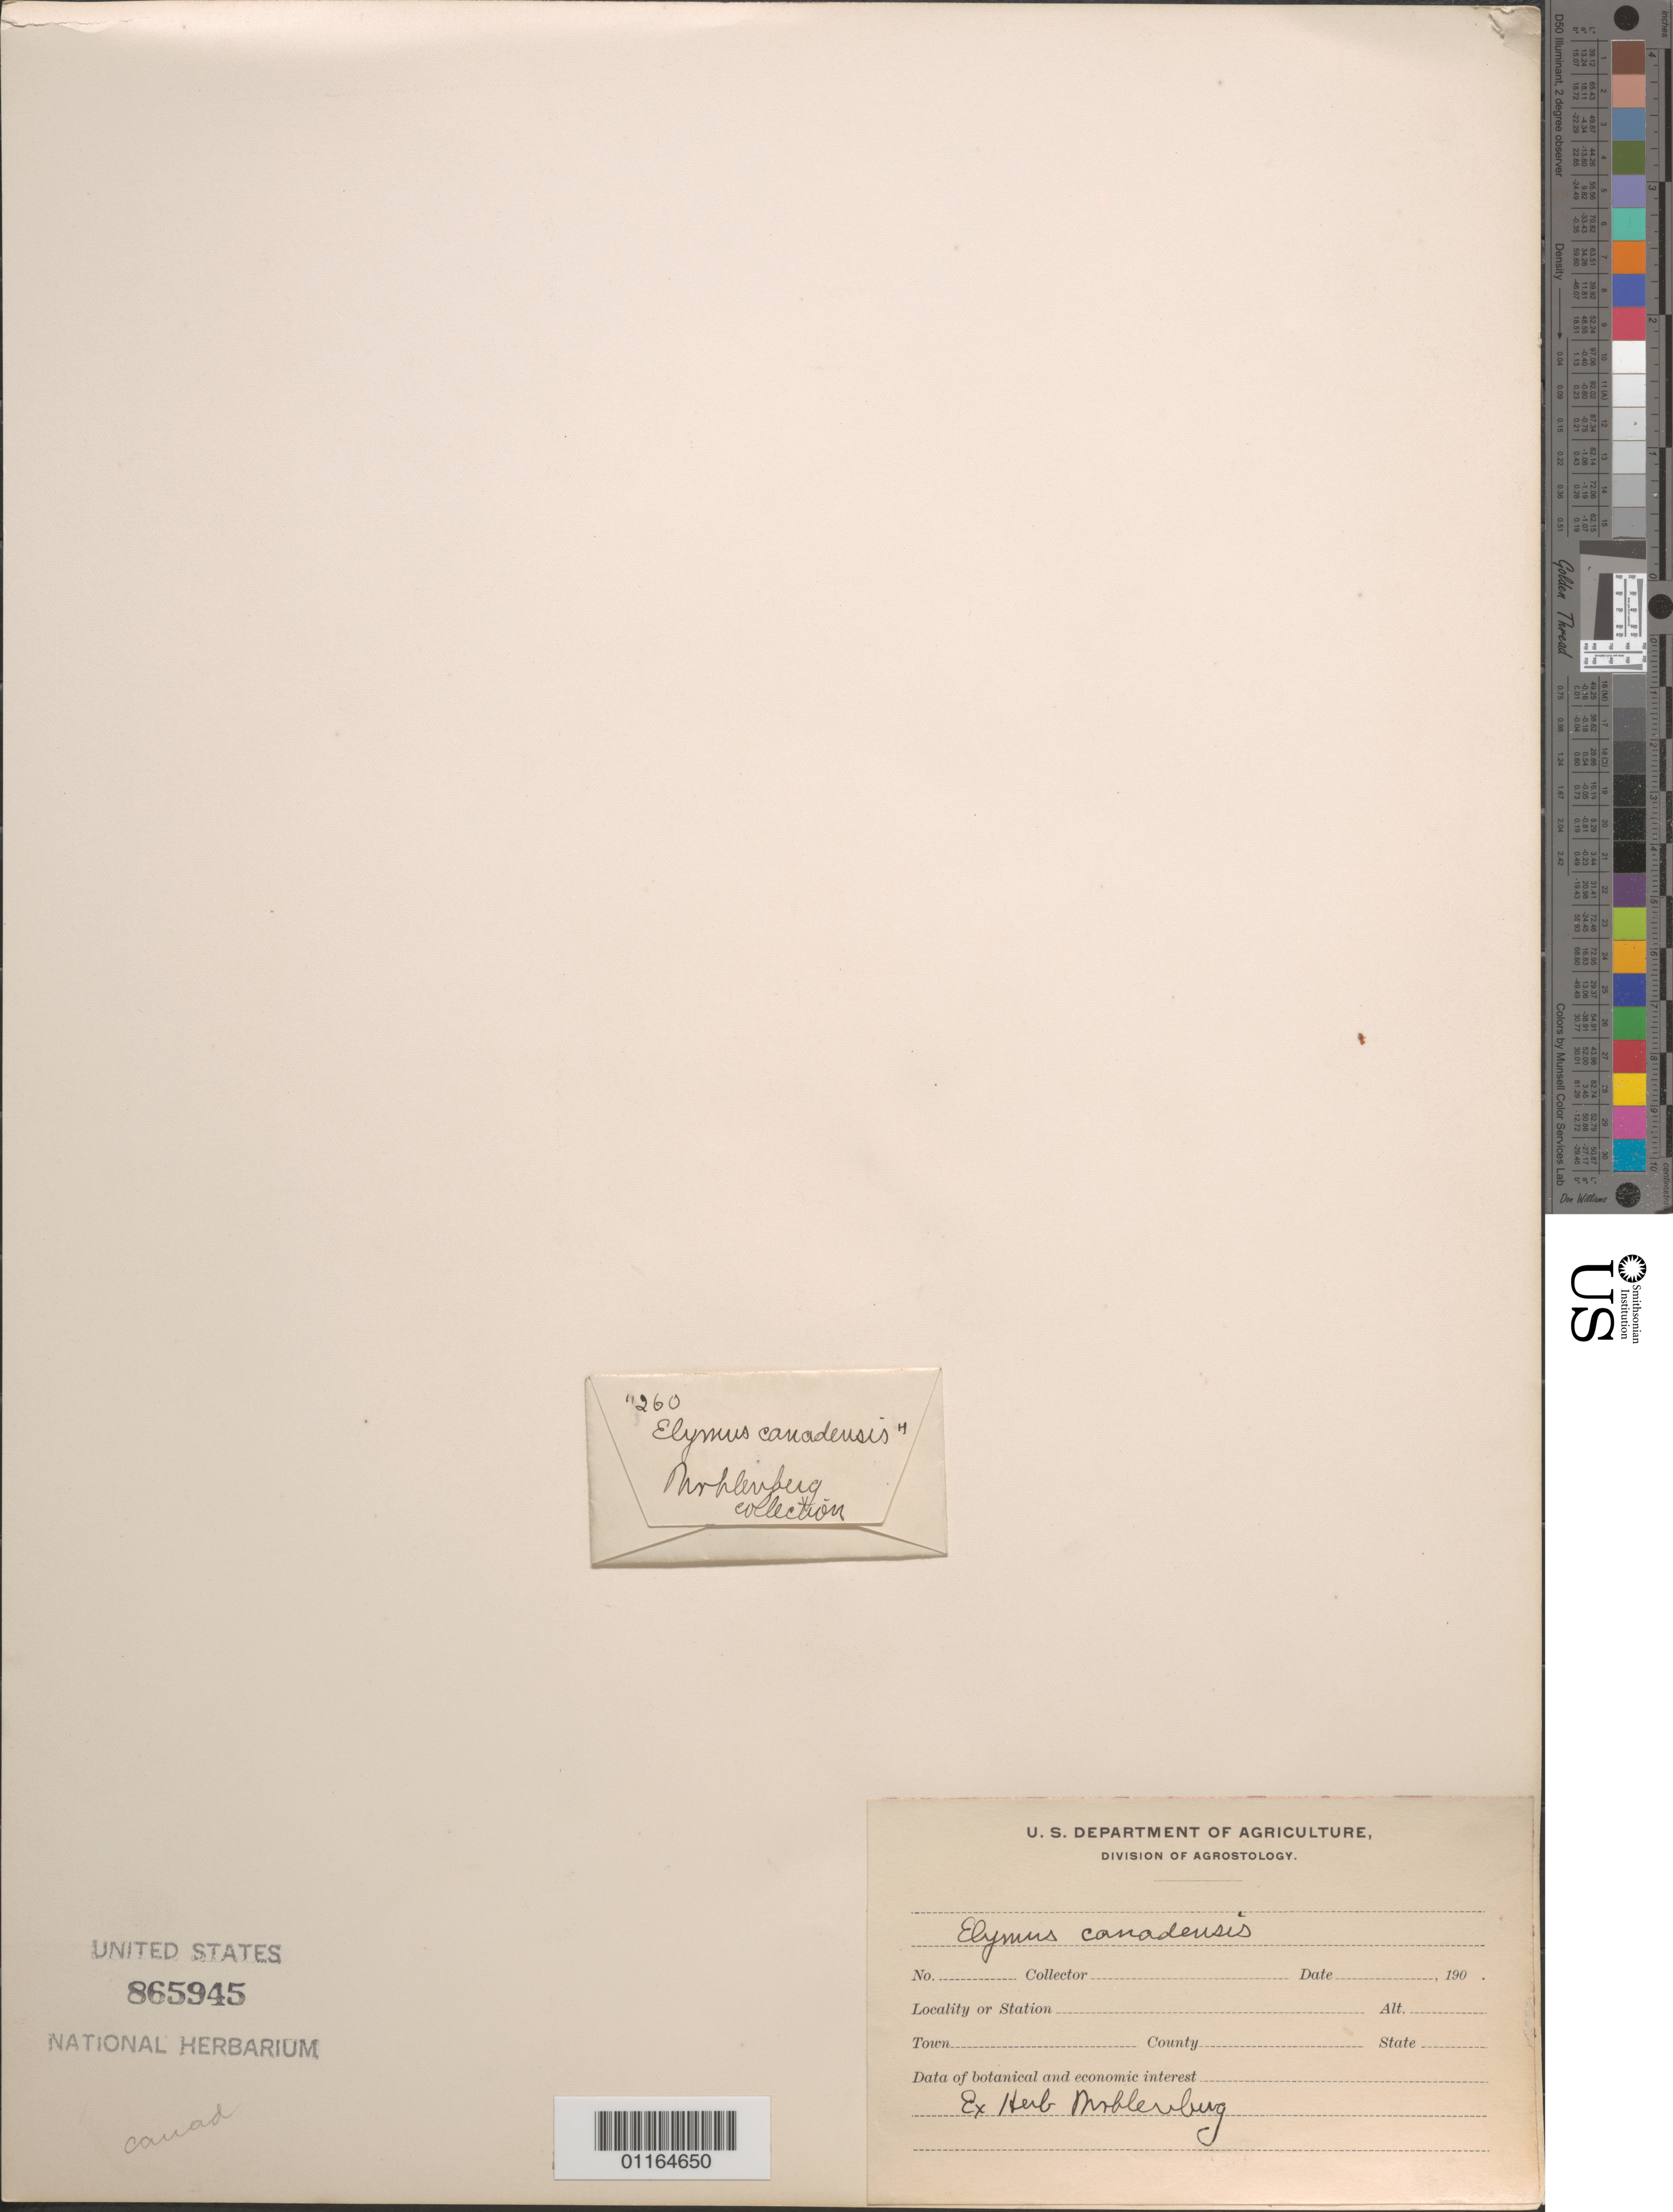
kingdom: Plantae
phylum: Tracheophyta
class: Liliopsida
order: Poales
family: Poaceae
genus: Elymus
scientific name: Elymus canadensis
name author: L.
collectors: G. H. Muhlenberg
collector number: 260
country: United States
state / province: Pennsylvania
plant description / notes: Fragmentary material of specimen ex herb. Muhlenberg.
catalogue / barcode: US 865945